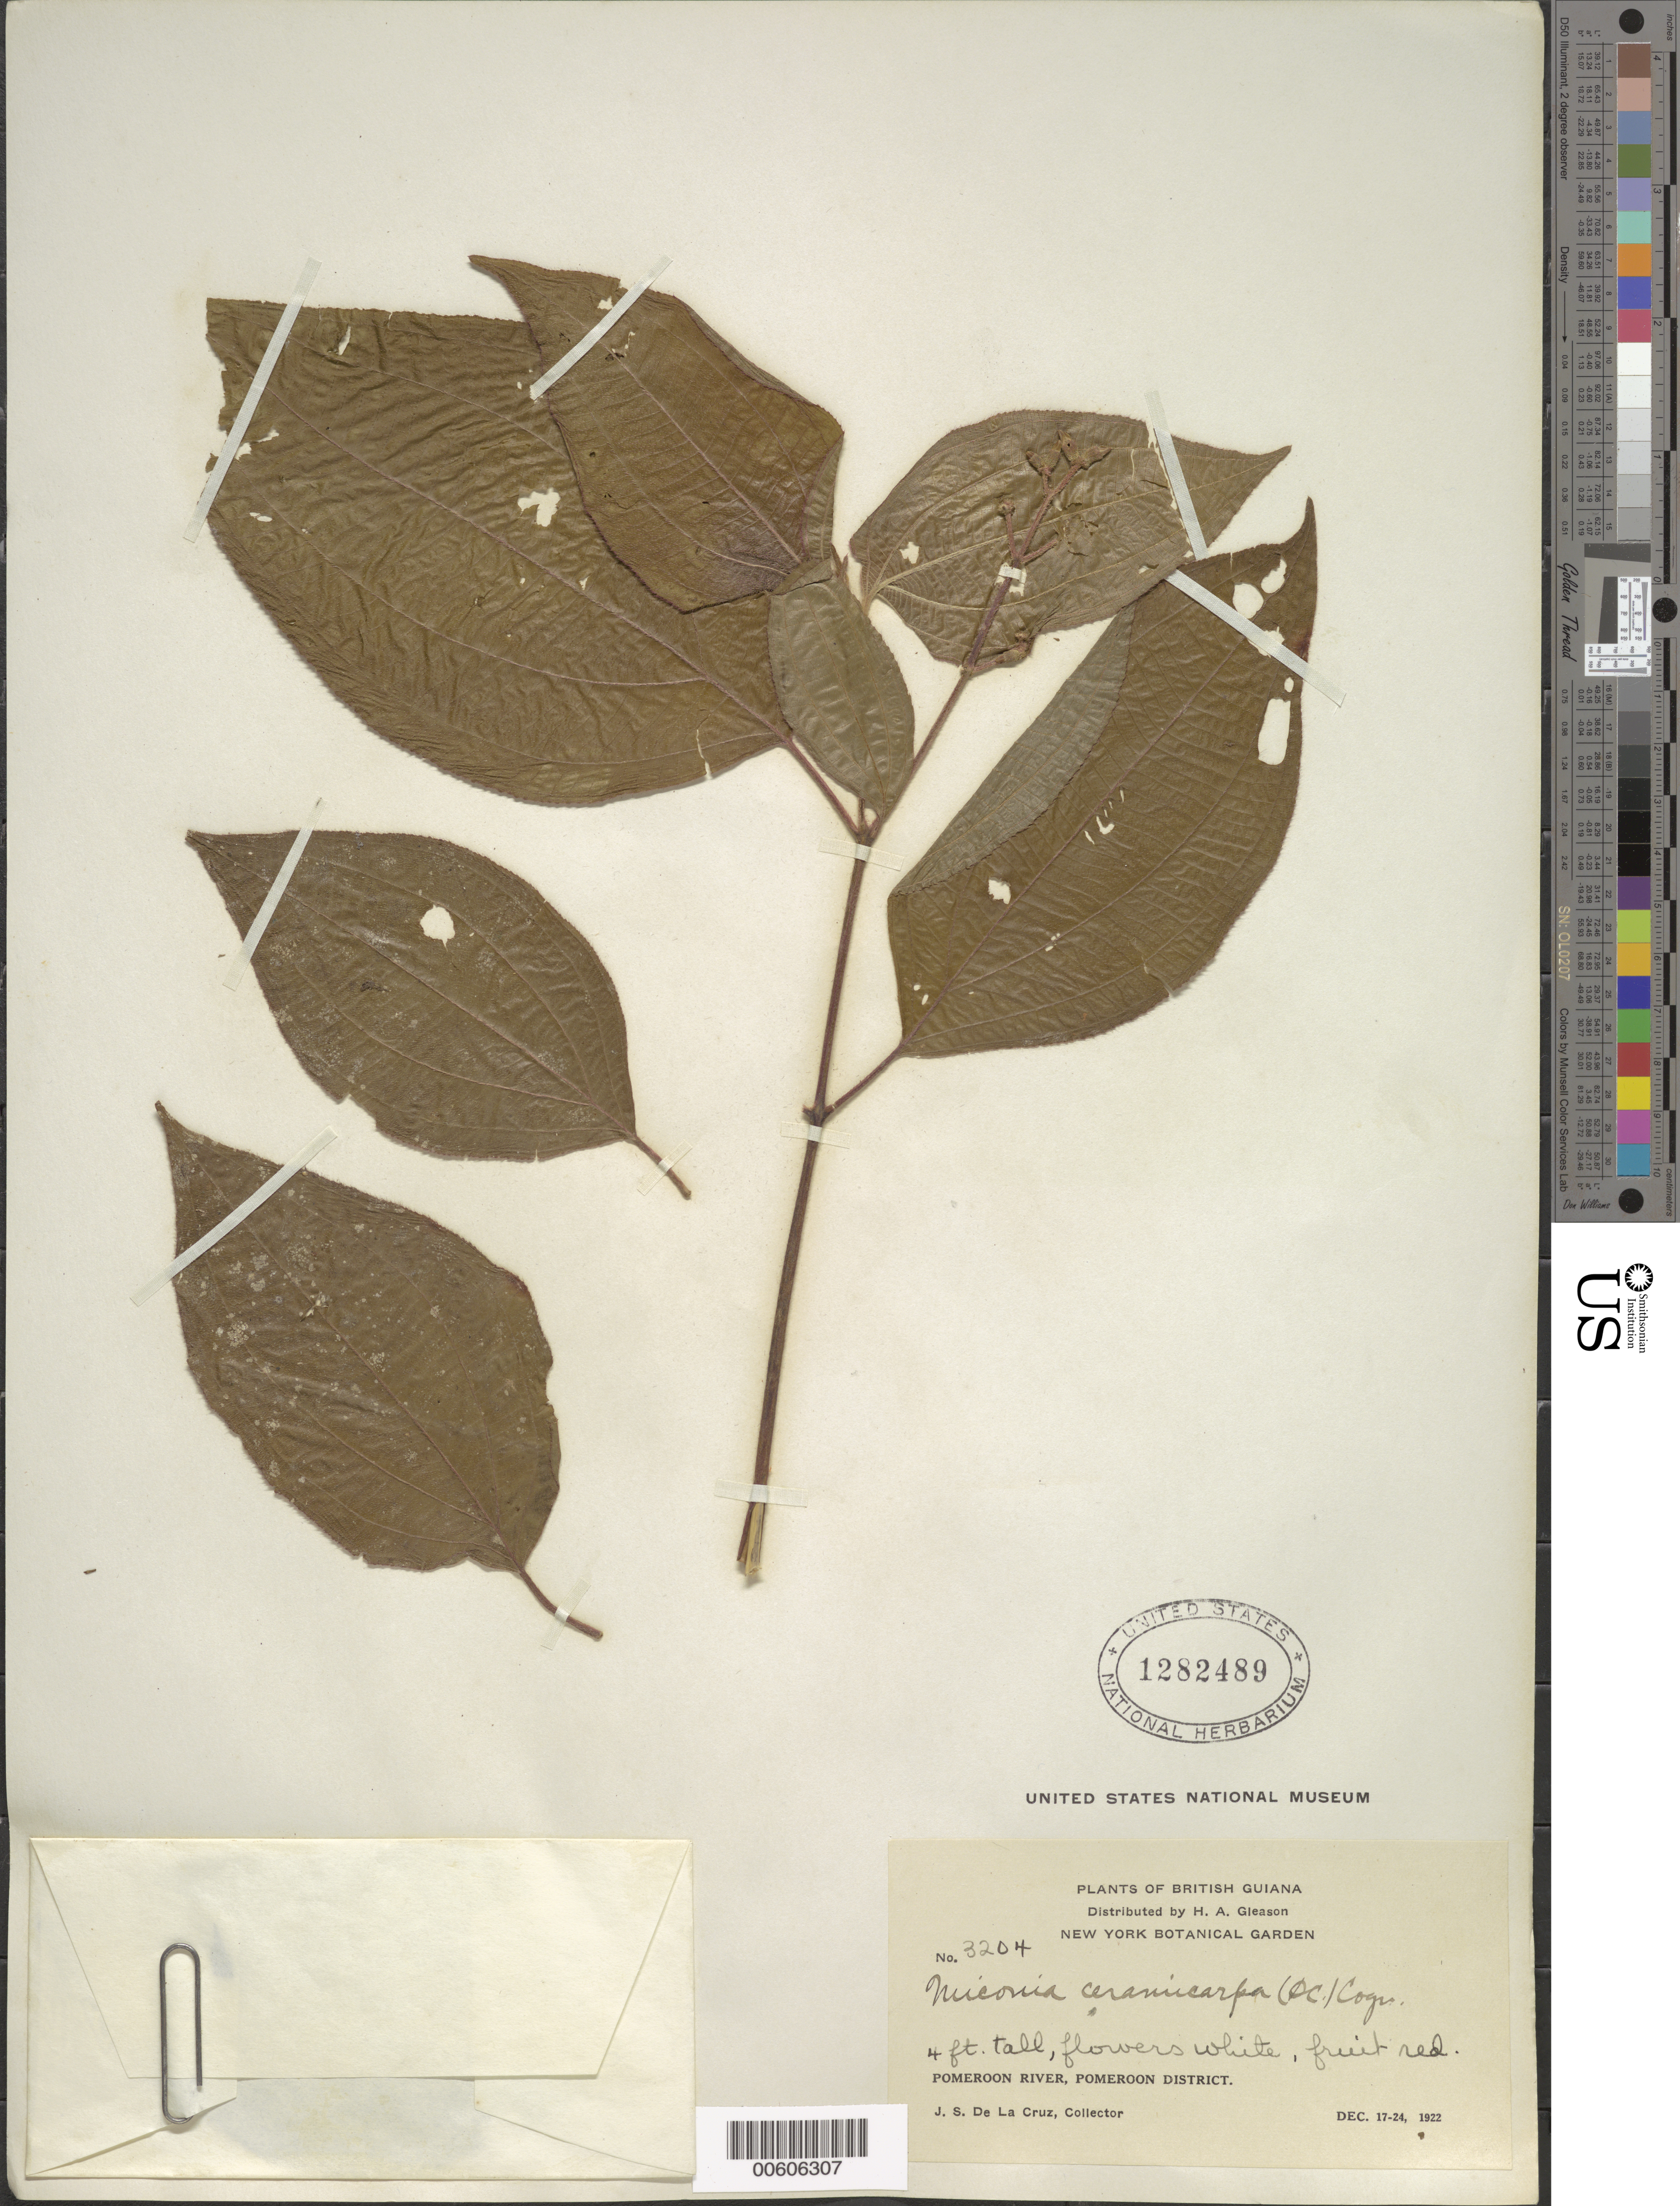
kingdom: Plantae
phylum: Tracheophyta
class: Magnoliopsida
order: Myrtales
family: Melastomataceae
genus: Miconia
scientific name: Miconia ceramicarpa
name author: (DC.) Cogn.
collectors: J. S. de la Cruz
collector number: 3204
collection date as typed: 17-Dec-22 to 24-Dec-22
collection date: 1922-12-17/1922-12-24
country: Guyana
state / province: Pomeroon-Supenaam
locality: Pomeroon R.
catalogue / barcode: US 1282489